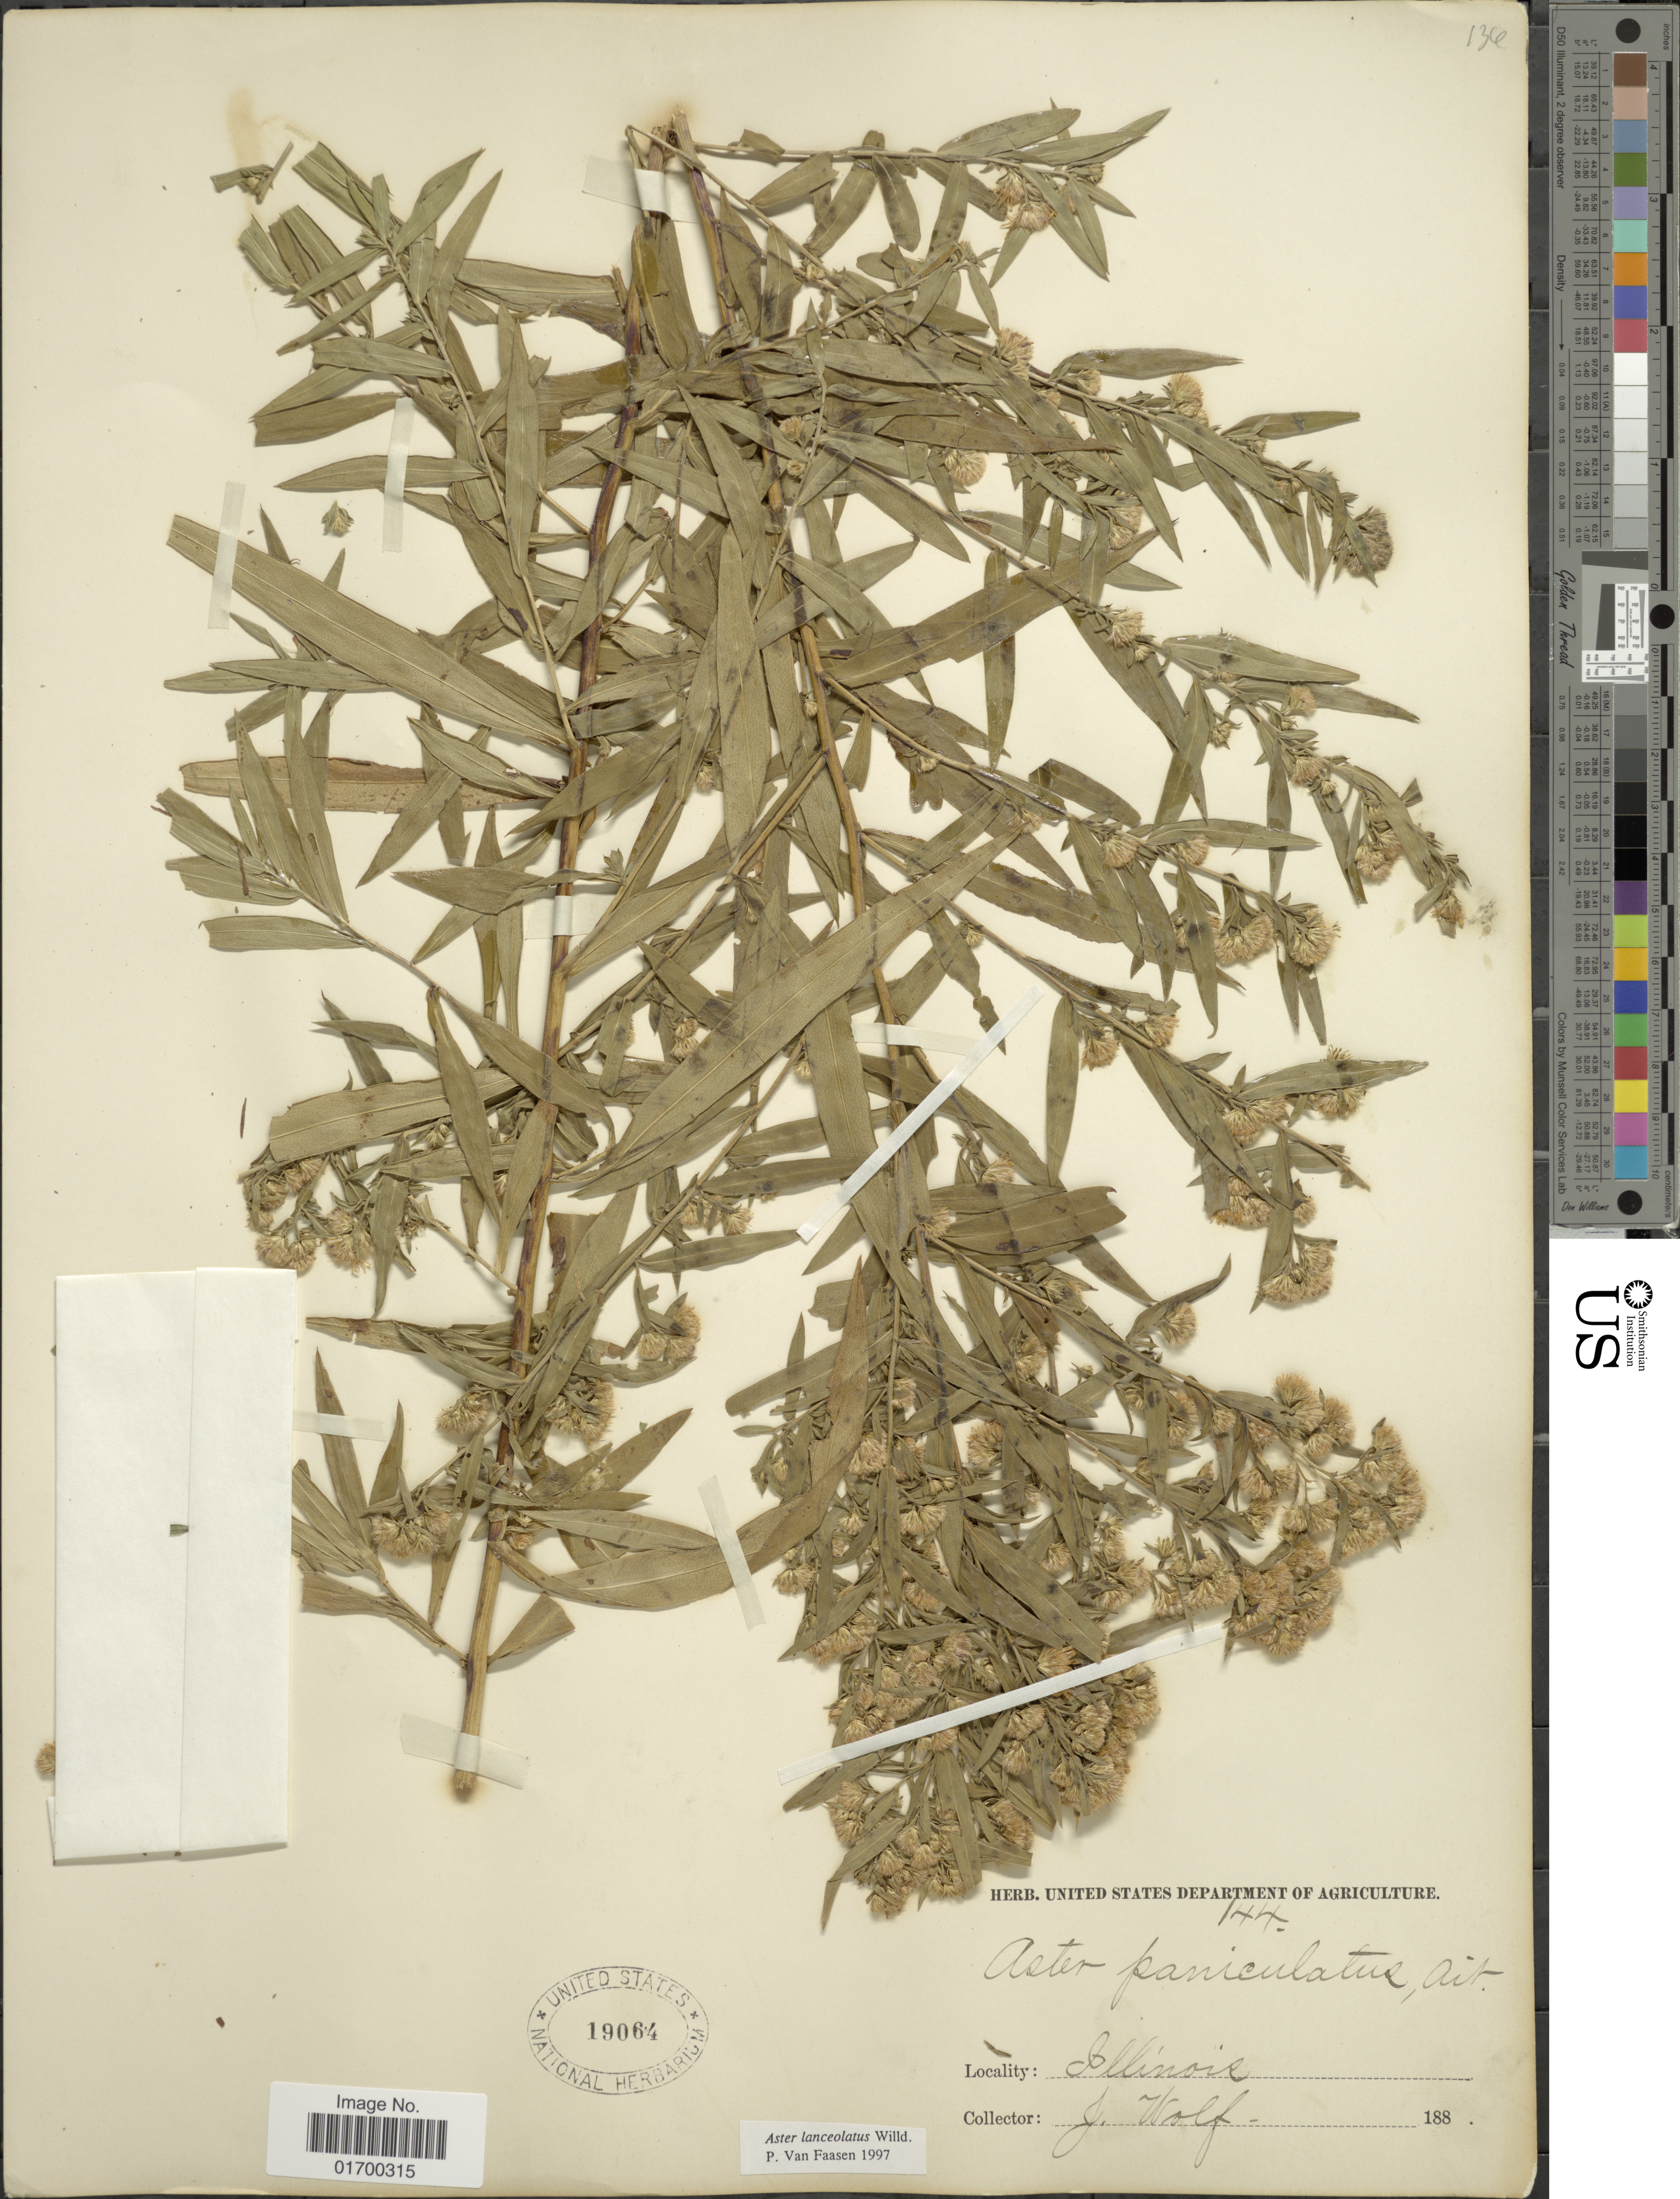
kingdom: Plantae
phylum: Tracheophyta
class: Magnoliopsida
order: Asterales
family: Asteraceae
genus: Symphyotrichum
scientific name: Symphyotrichum lanceolatum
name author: (Willd.) G.L. Nesom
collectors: J. Wolf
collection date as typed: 188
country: United States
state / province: Illinois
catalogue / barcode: US 19064